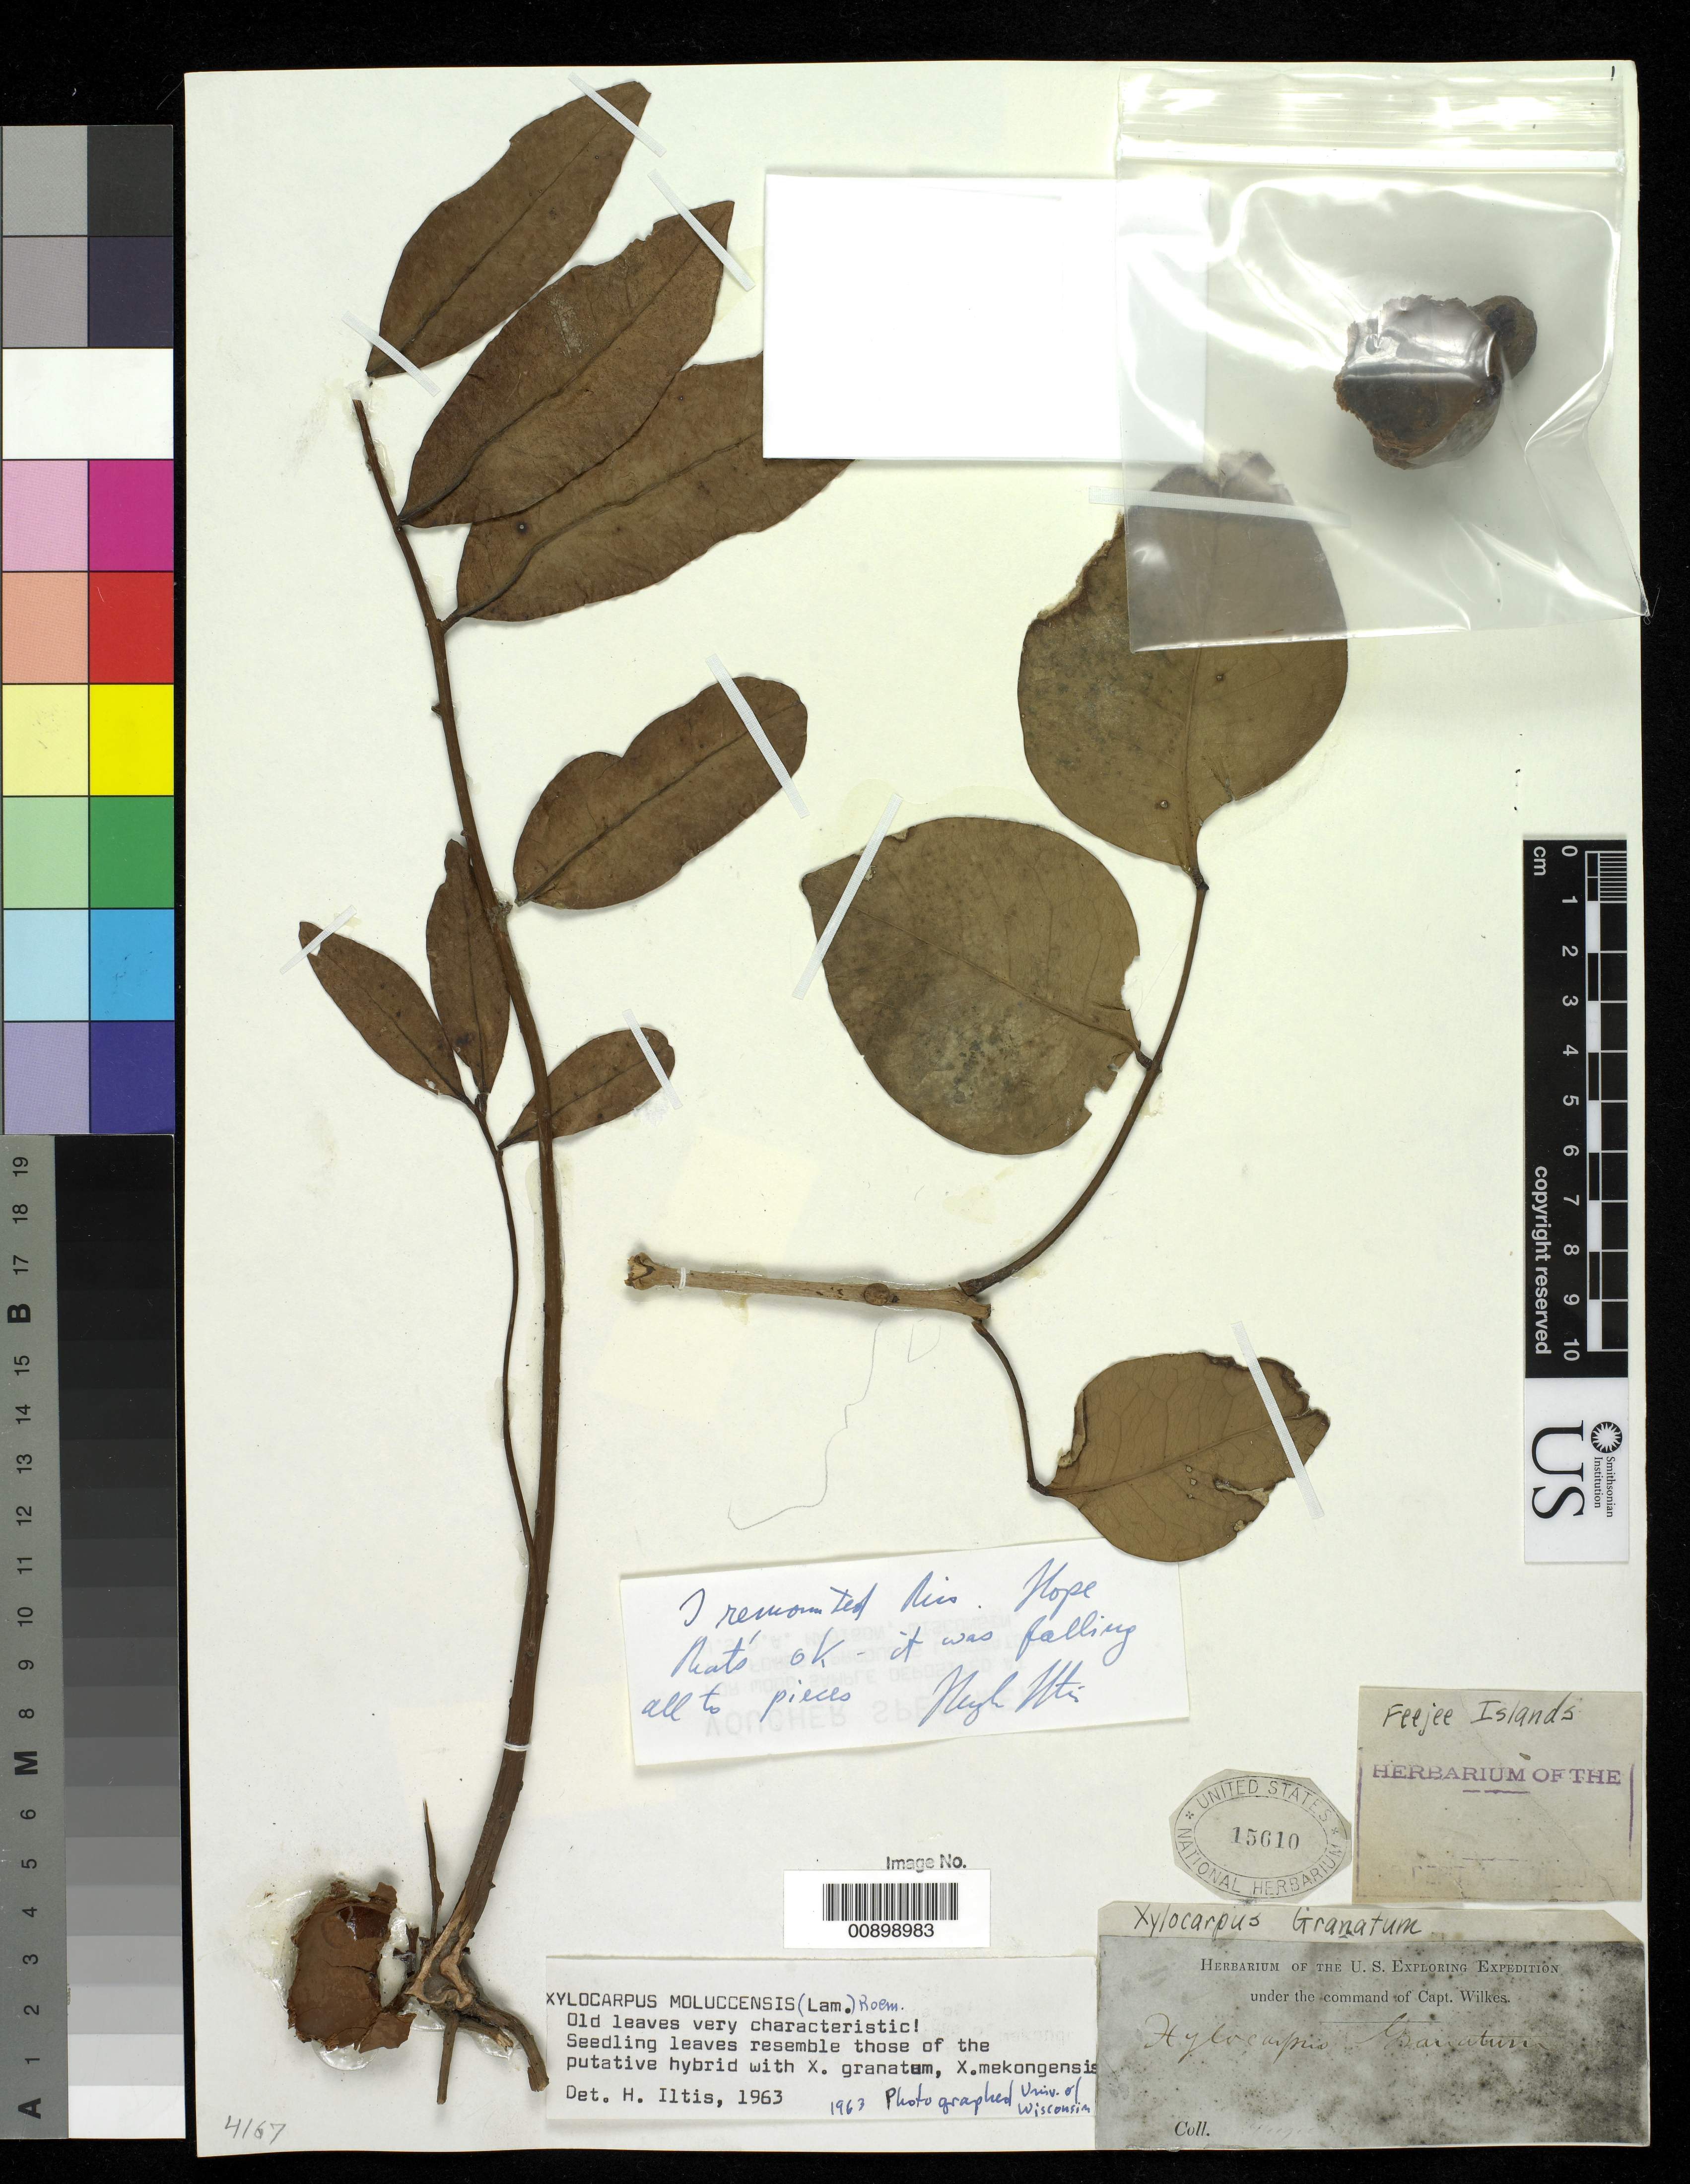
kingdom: Plantae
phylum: Tracheophyta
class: Magnoliopsida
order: Sapindales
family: Meliaceae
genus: Xylocarpus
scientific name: Xylocarpus moluccensis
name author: (Lam.) M. Roem.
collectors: Wilkes Explor. Exped.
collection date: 1838/1842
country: Fiji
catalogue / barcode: US 15610